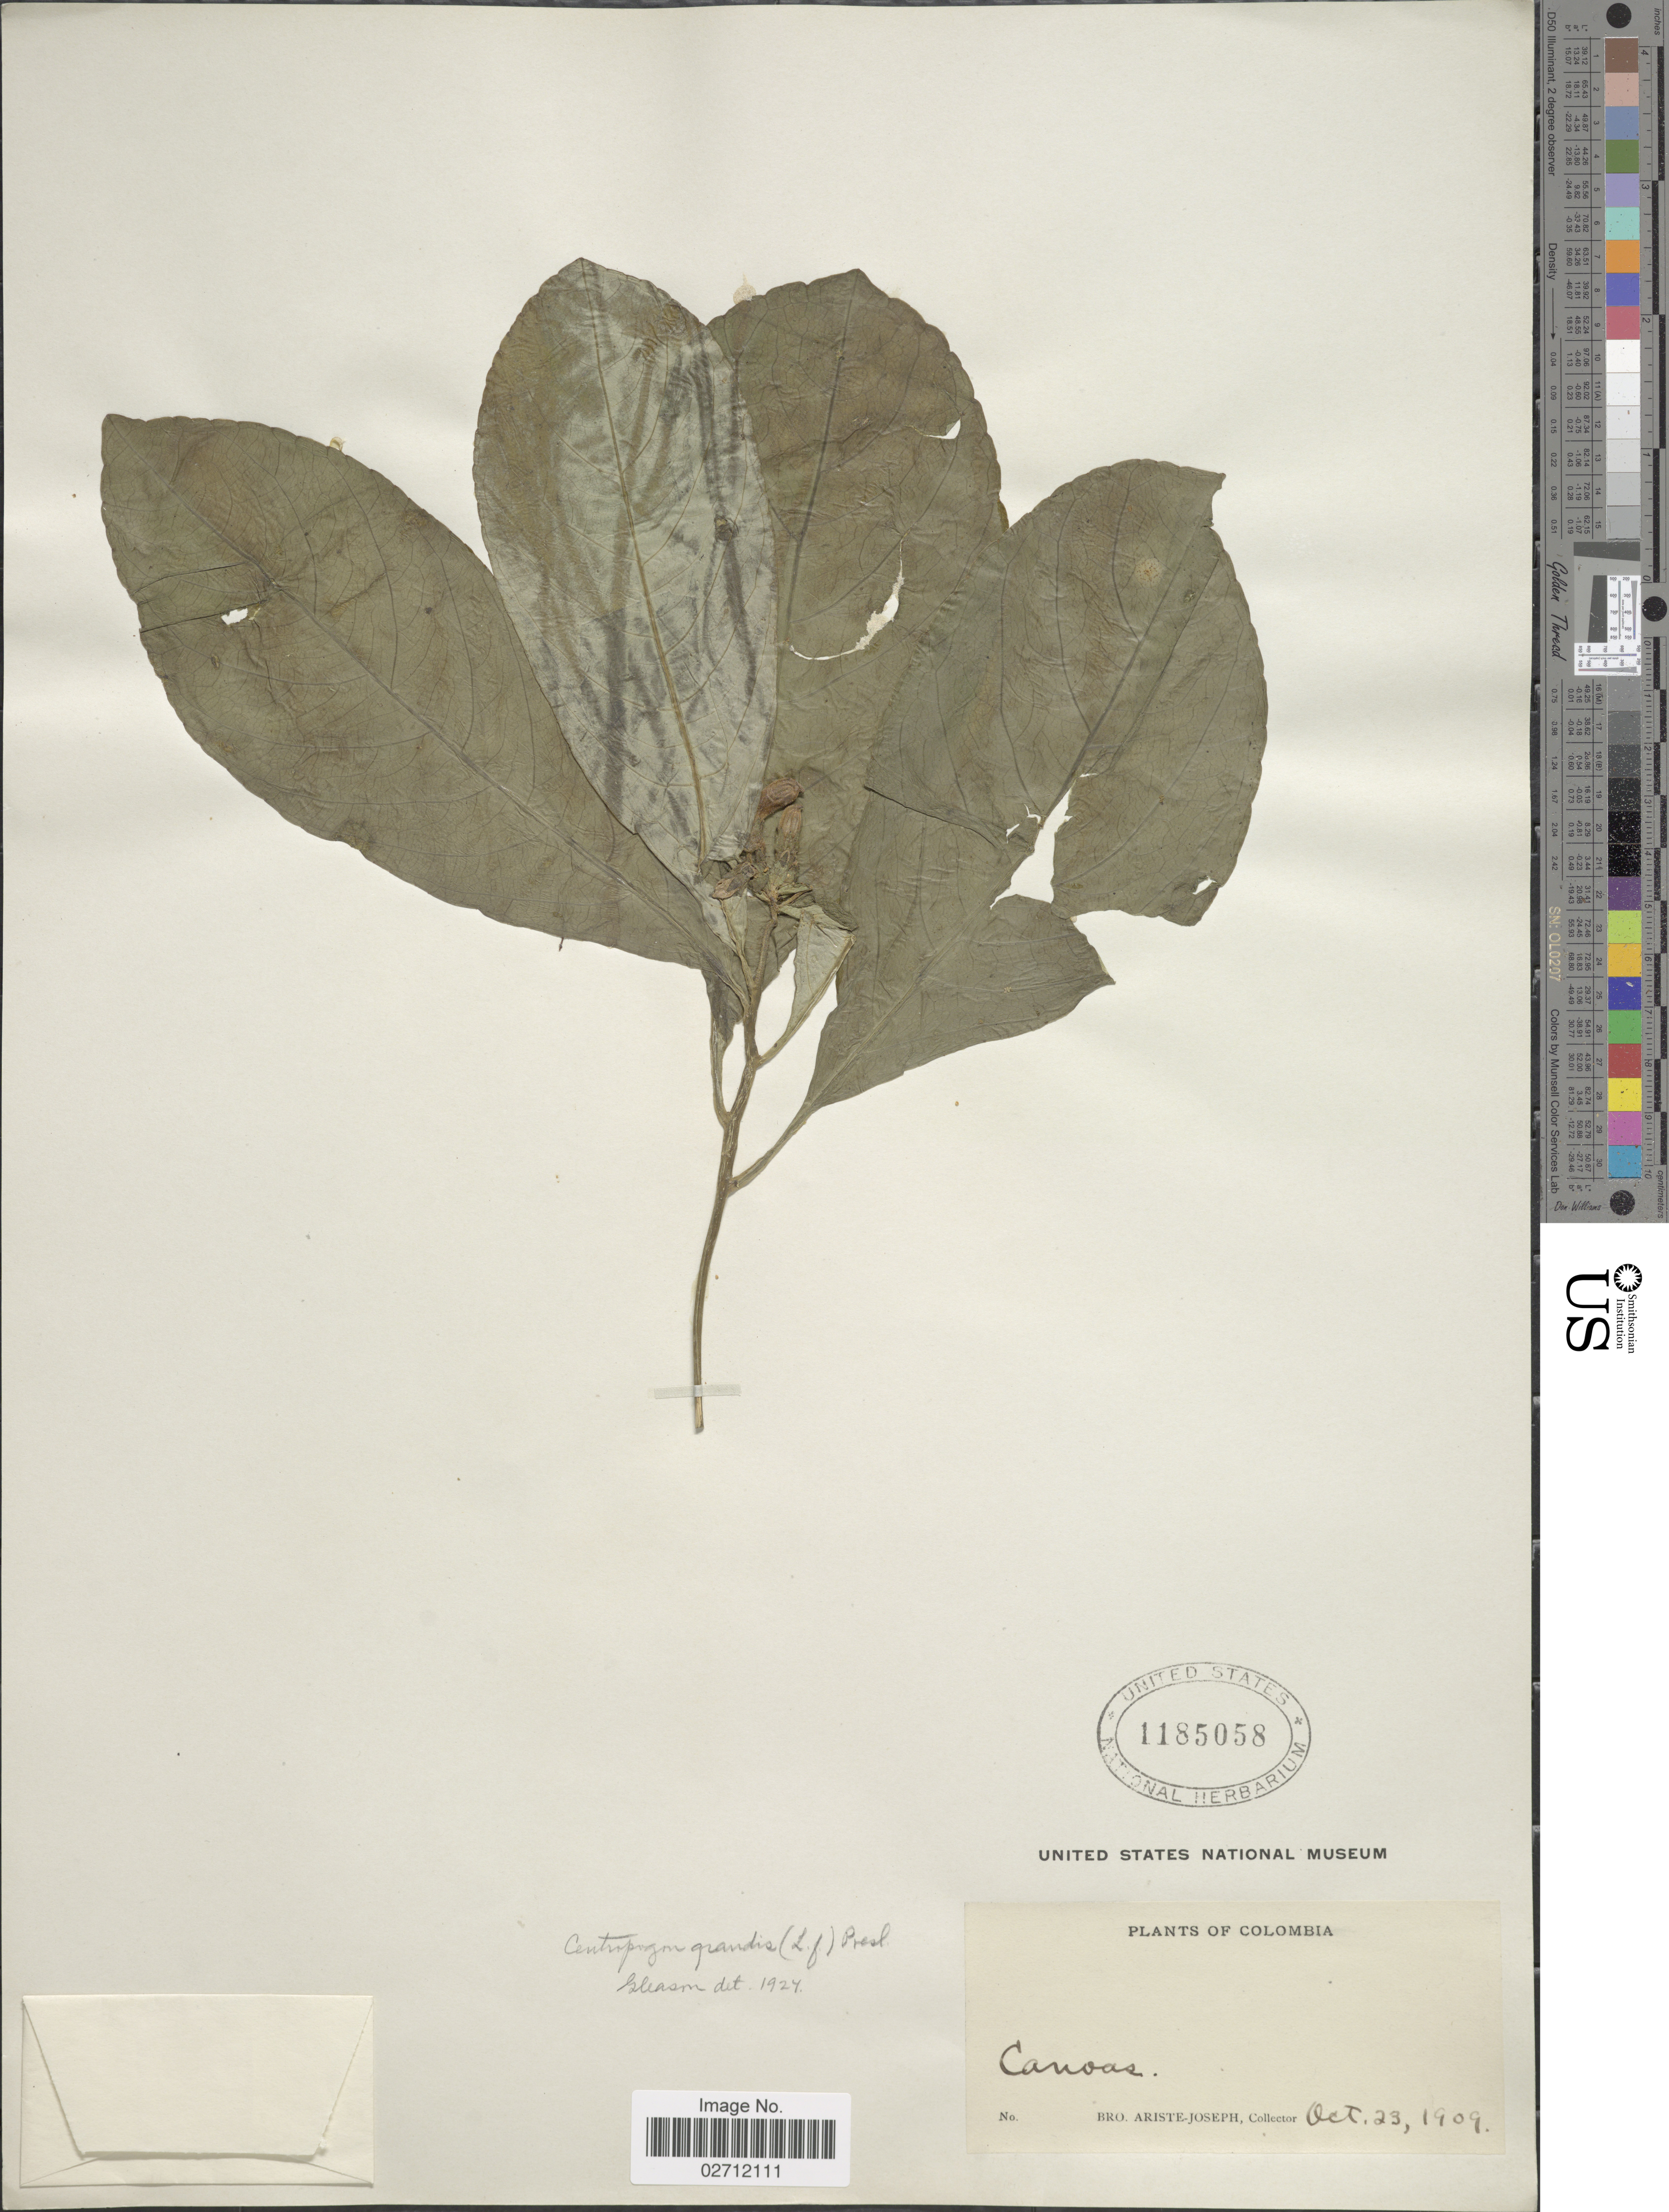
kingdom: Plantae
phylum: Tracheophyta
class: Magnoliopsida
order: Asterales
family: Campanulaceae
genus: Centropogon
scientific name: Centropogon grandis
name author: (L. f.) C. Presl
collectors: Bro. Ariste-Joseph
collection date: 1909-10-23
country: Colombia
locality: Canoas.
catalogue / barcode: US 1185058